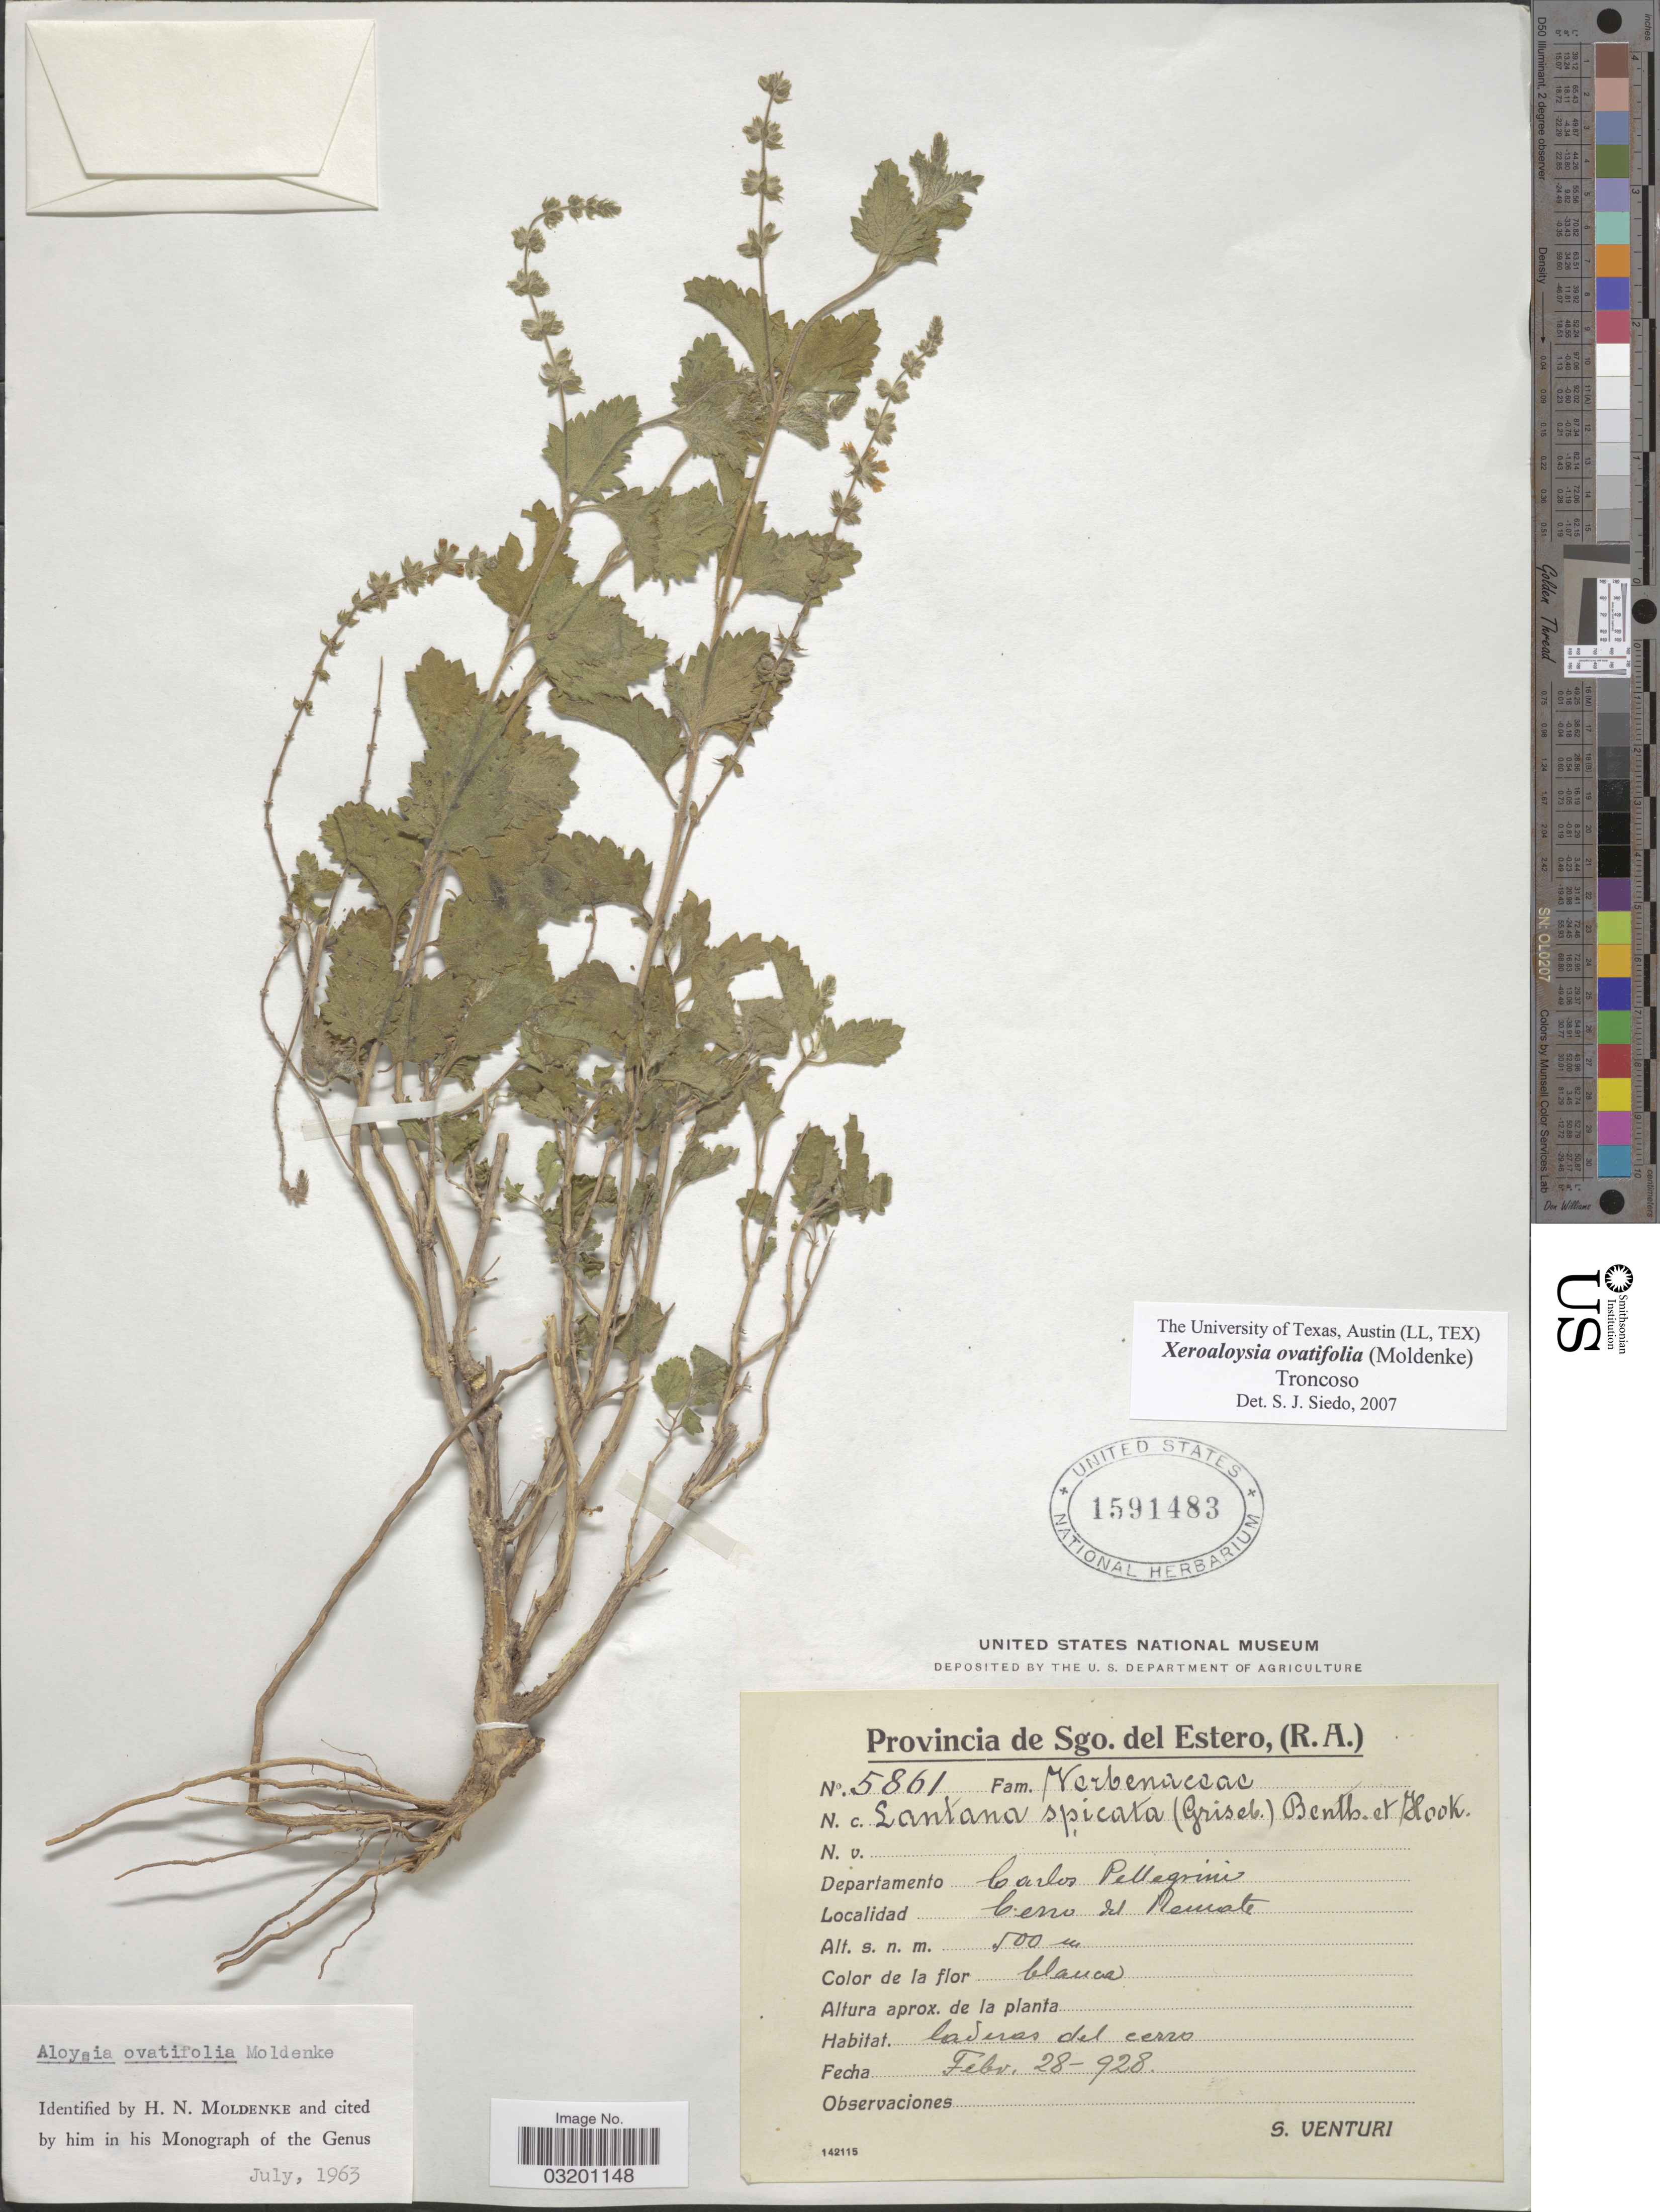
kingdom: Plantae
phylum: Tracheophyta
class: Magnoliopsida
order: Lamiales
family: Verbenaceae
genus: Xeroaloysia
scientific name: Xeroaloysia ovatifolia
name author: (Moldenke) Tronc.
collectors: S. Venturi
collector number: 5861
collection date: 1928-02-28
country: Argentina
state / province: Santiago del Estero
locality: Departamento Carlos Pelligrini. Cerro del Remate.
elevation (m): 500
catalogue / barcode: US 1591483